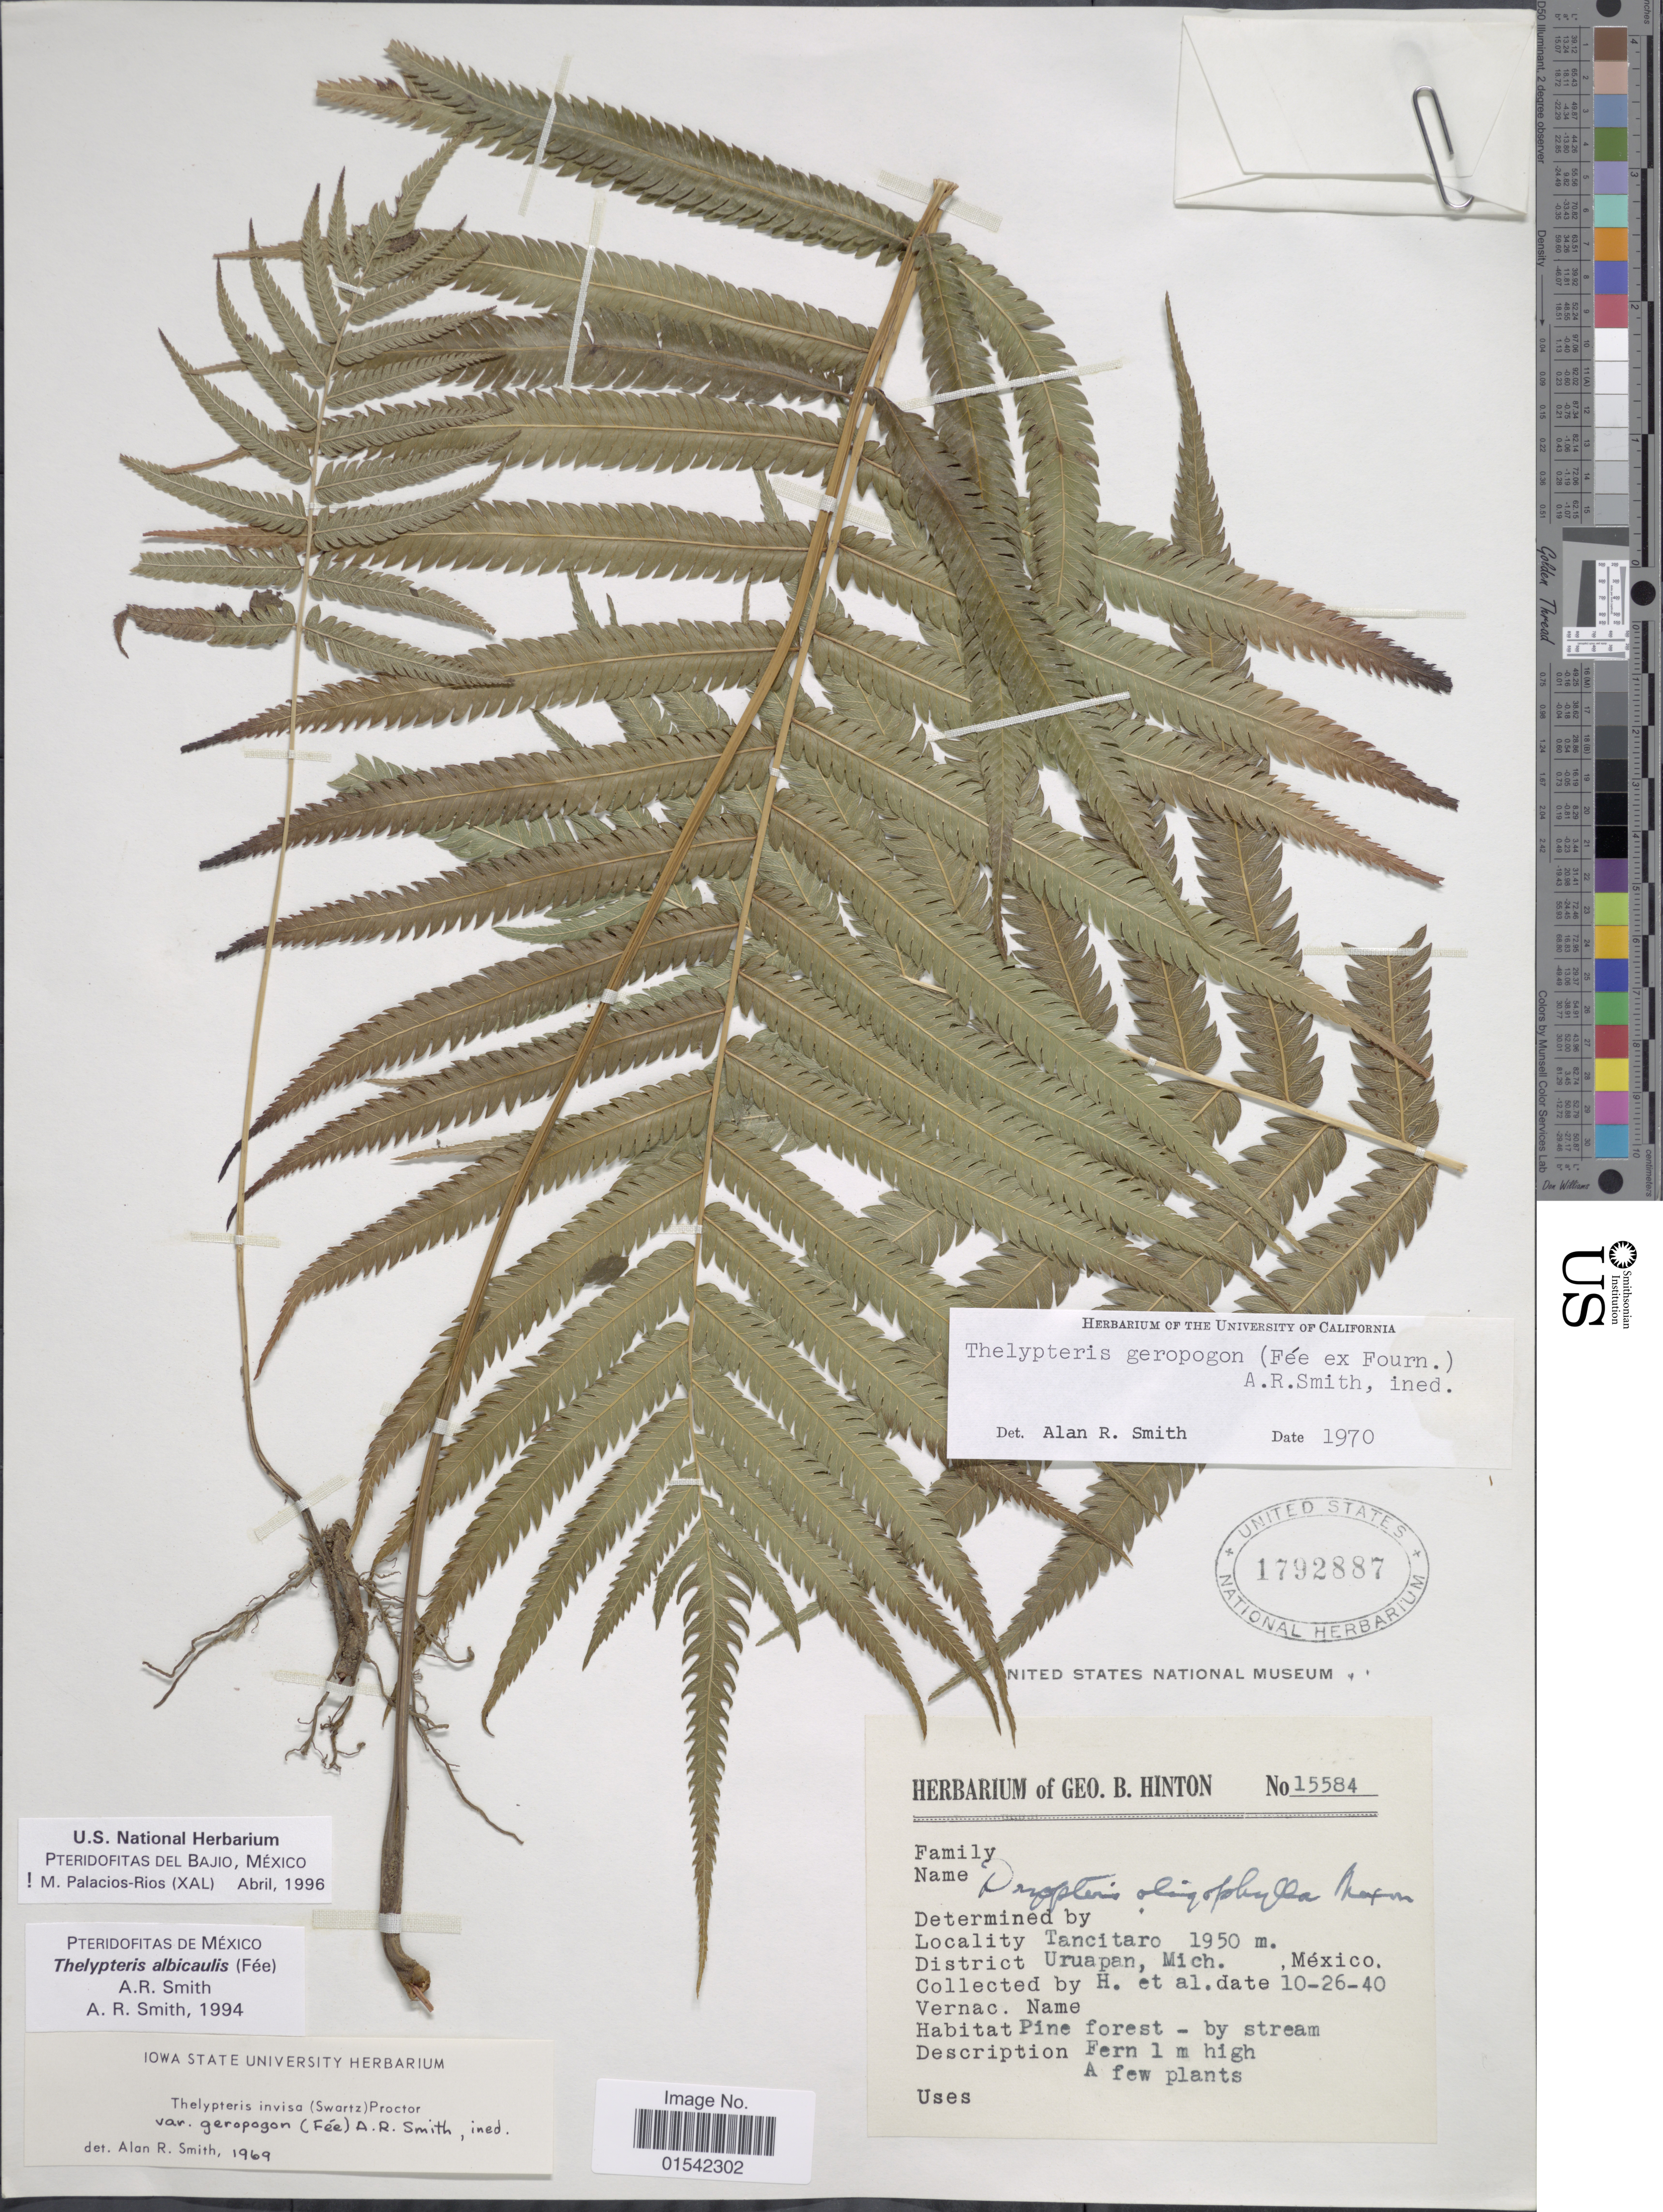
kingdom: Plantae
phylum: Tracheophyta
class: Polypodiopsida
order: Polypodiales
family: Thelypteridaceae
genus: Cyclosorus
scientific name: Cyclosorus albicaulis (Fée) comb. nov., ined 2015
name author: (Fée)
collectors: G. B. Hinton & et al.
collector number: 15584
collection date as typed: Transcribed d/m/y: 26/10/40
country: Mexico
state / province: Michoacán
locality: Tancitaro, District Uruapan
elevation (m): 1950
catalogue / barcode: US 1792887